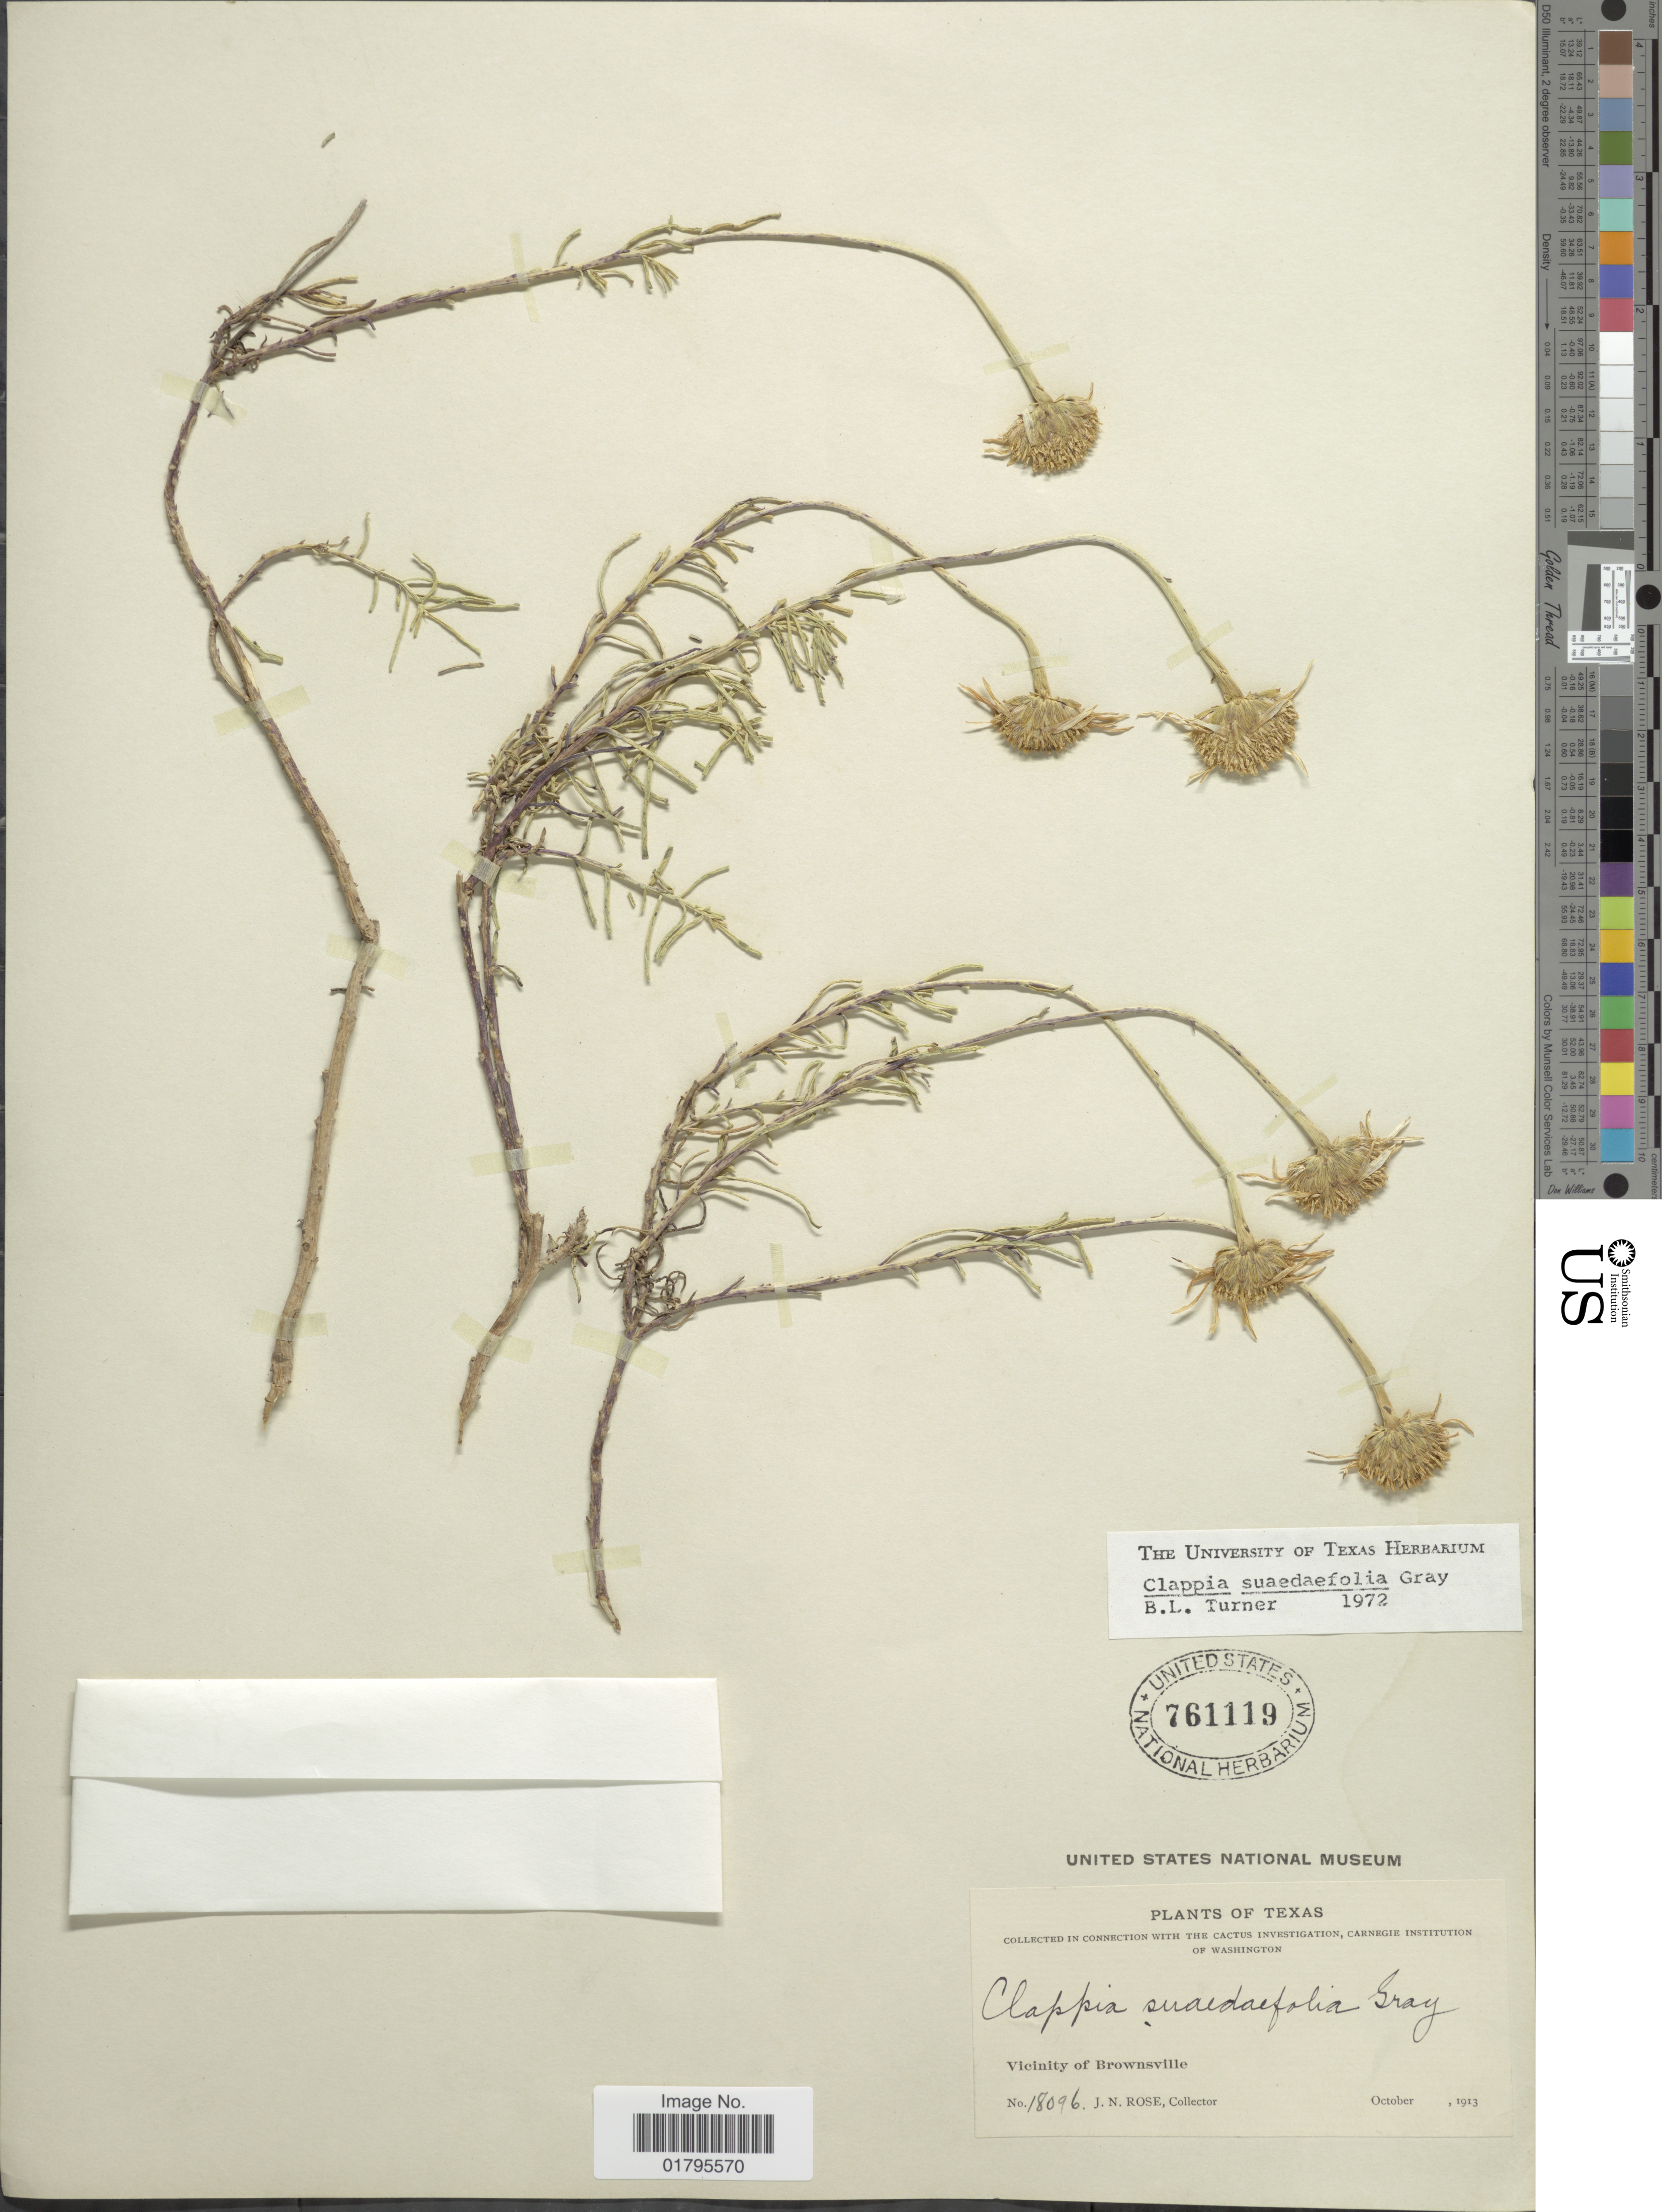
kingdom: Plantae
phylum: Tracheophyta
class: Magnoliopsida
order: Asterales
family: Asteraceae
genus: Clappia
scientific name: Clappia suaedaefolia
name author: A. Gray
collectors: J. N. Rose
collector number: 18096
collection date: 1913-10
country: United States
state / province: Texas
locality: Vicinity of Brownsville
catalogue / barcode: US 761119